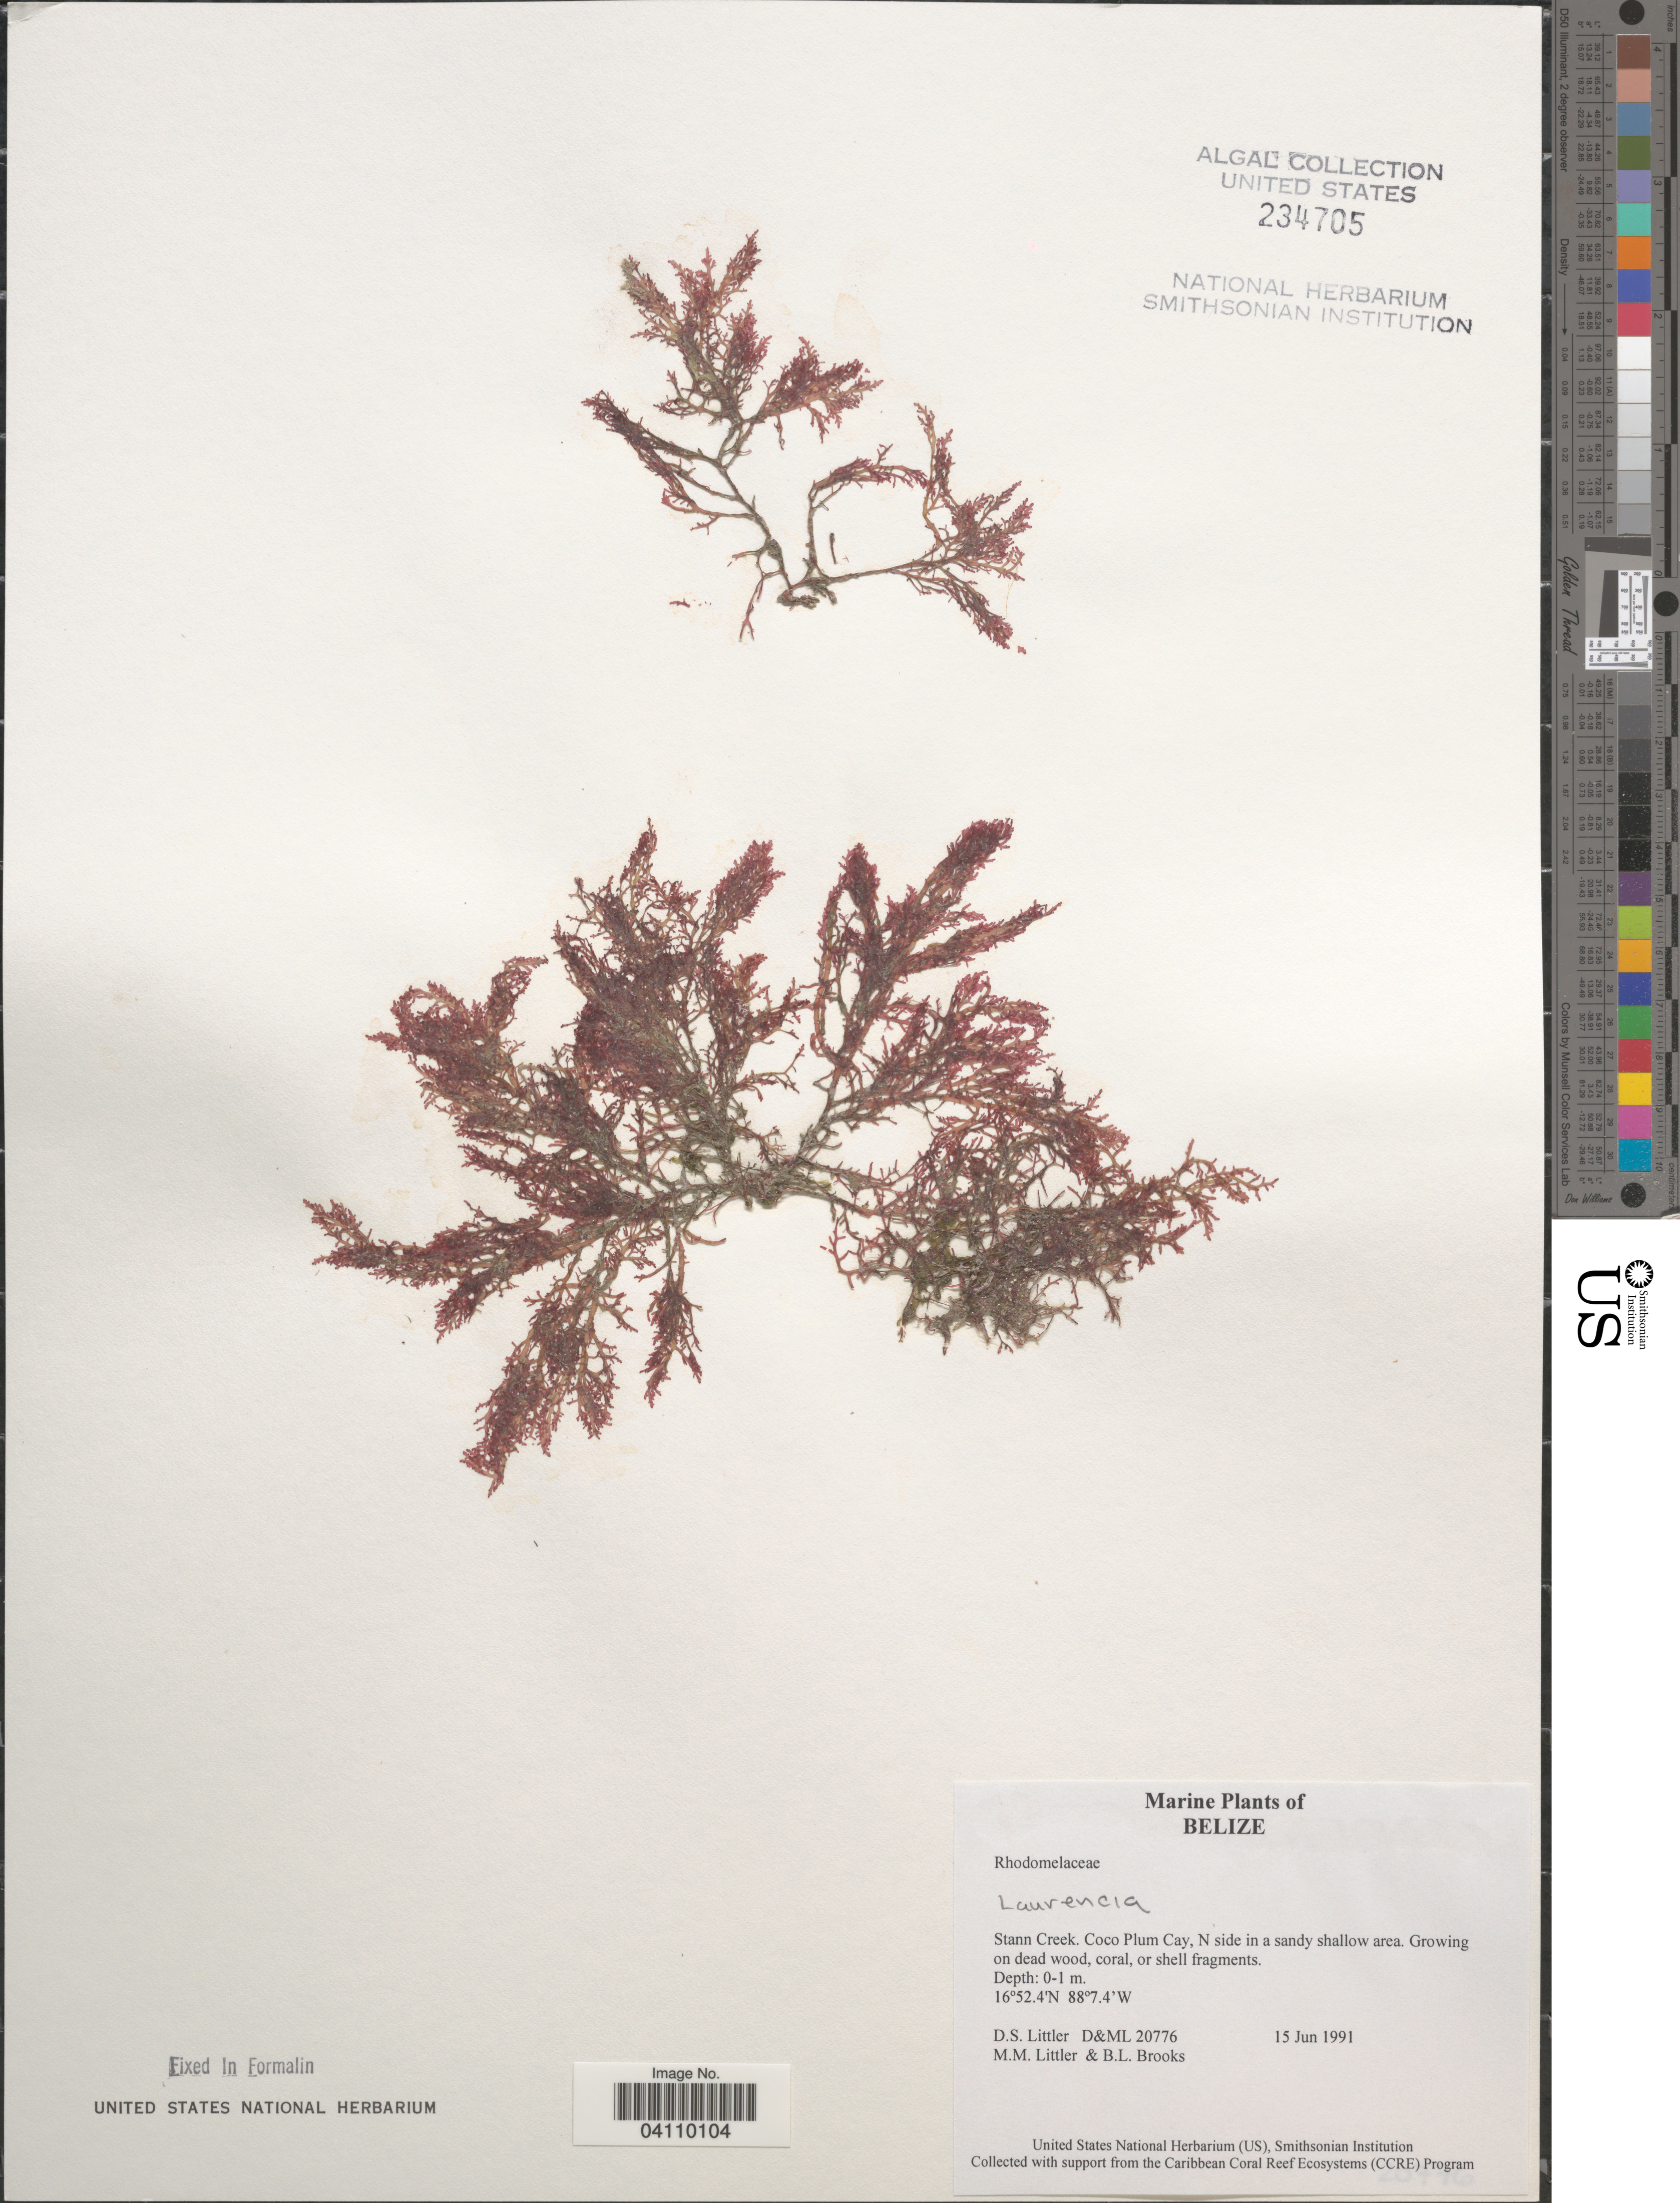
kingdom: Plantae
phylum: Rhodophyta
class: Florideophyceae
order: Ceramiales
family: Rhodomelaceae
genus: Laurencia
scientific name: Laurencia sp.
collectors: D. S. Littler & B. Brooks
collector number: D&ML20776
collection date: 1991-06-15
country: Belize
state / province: Stann Creek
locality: Coco Plum Cay, N side in a sandy shallow area.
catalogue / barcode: US 234705